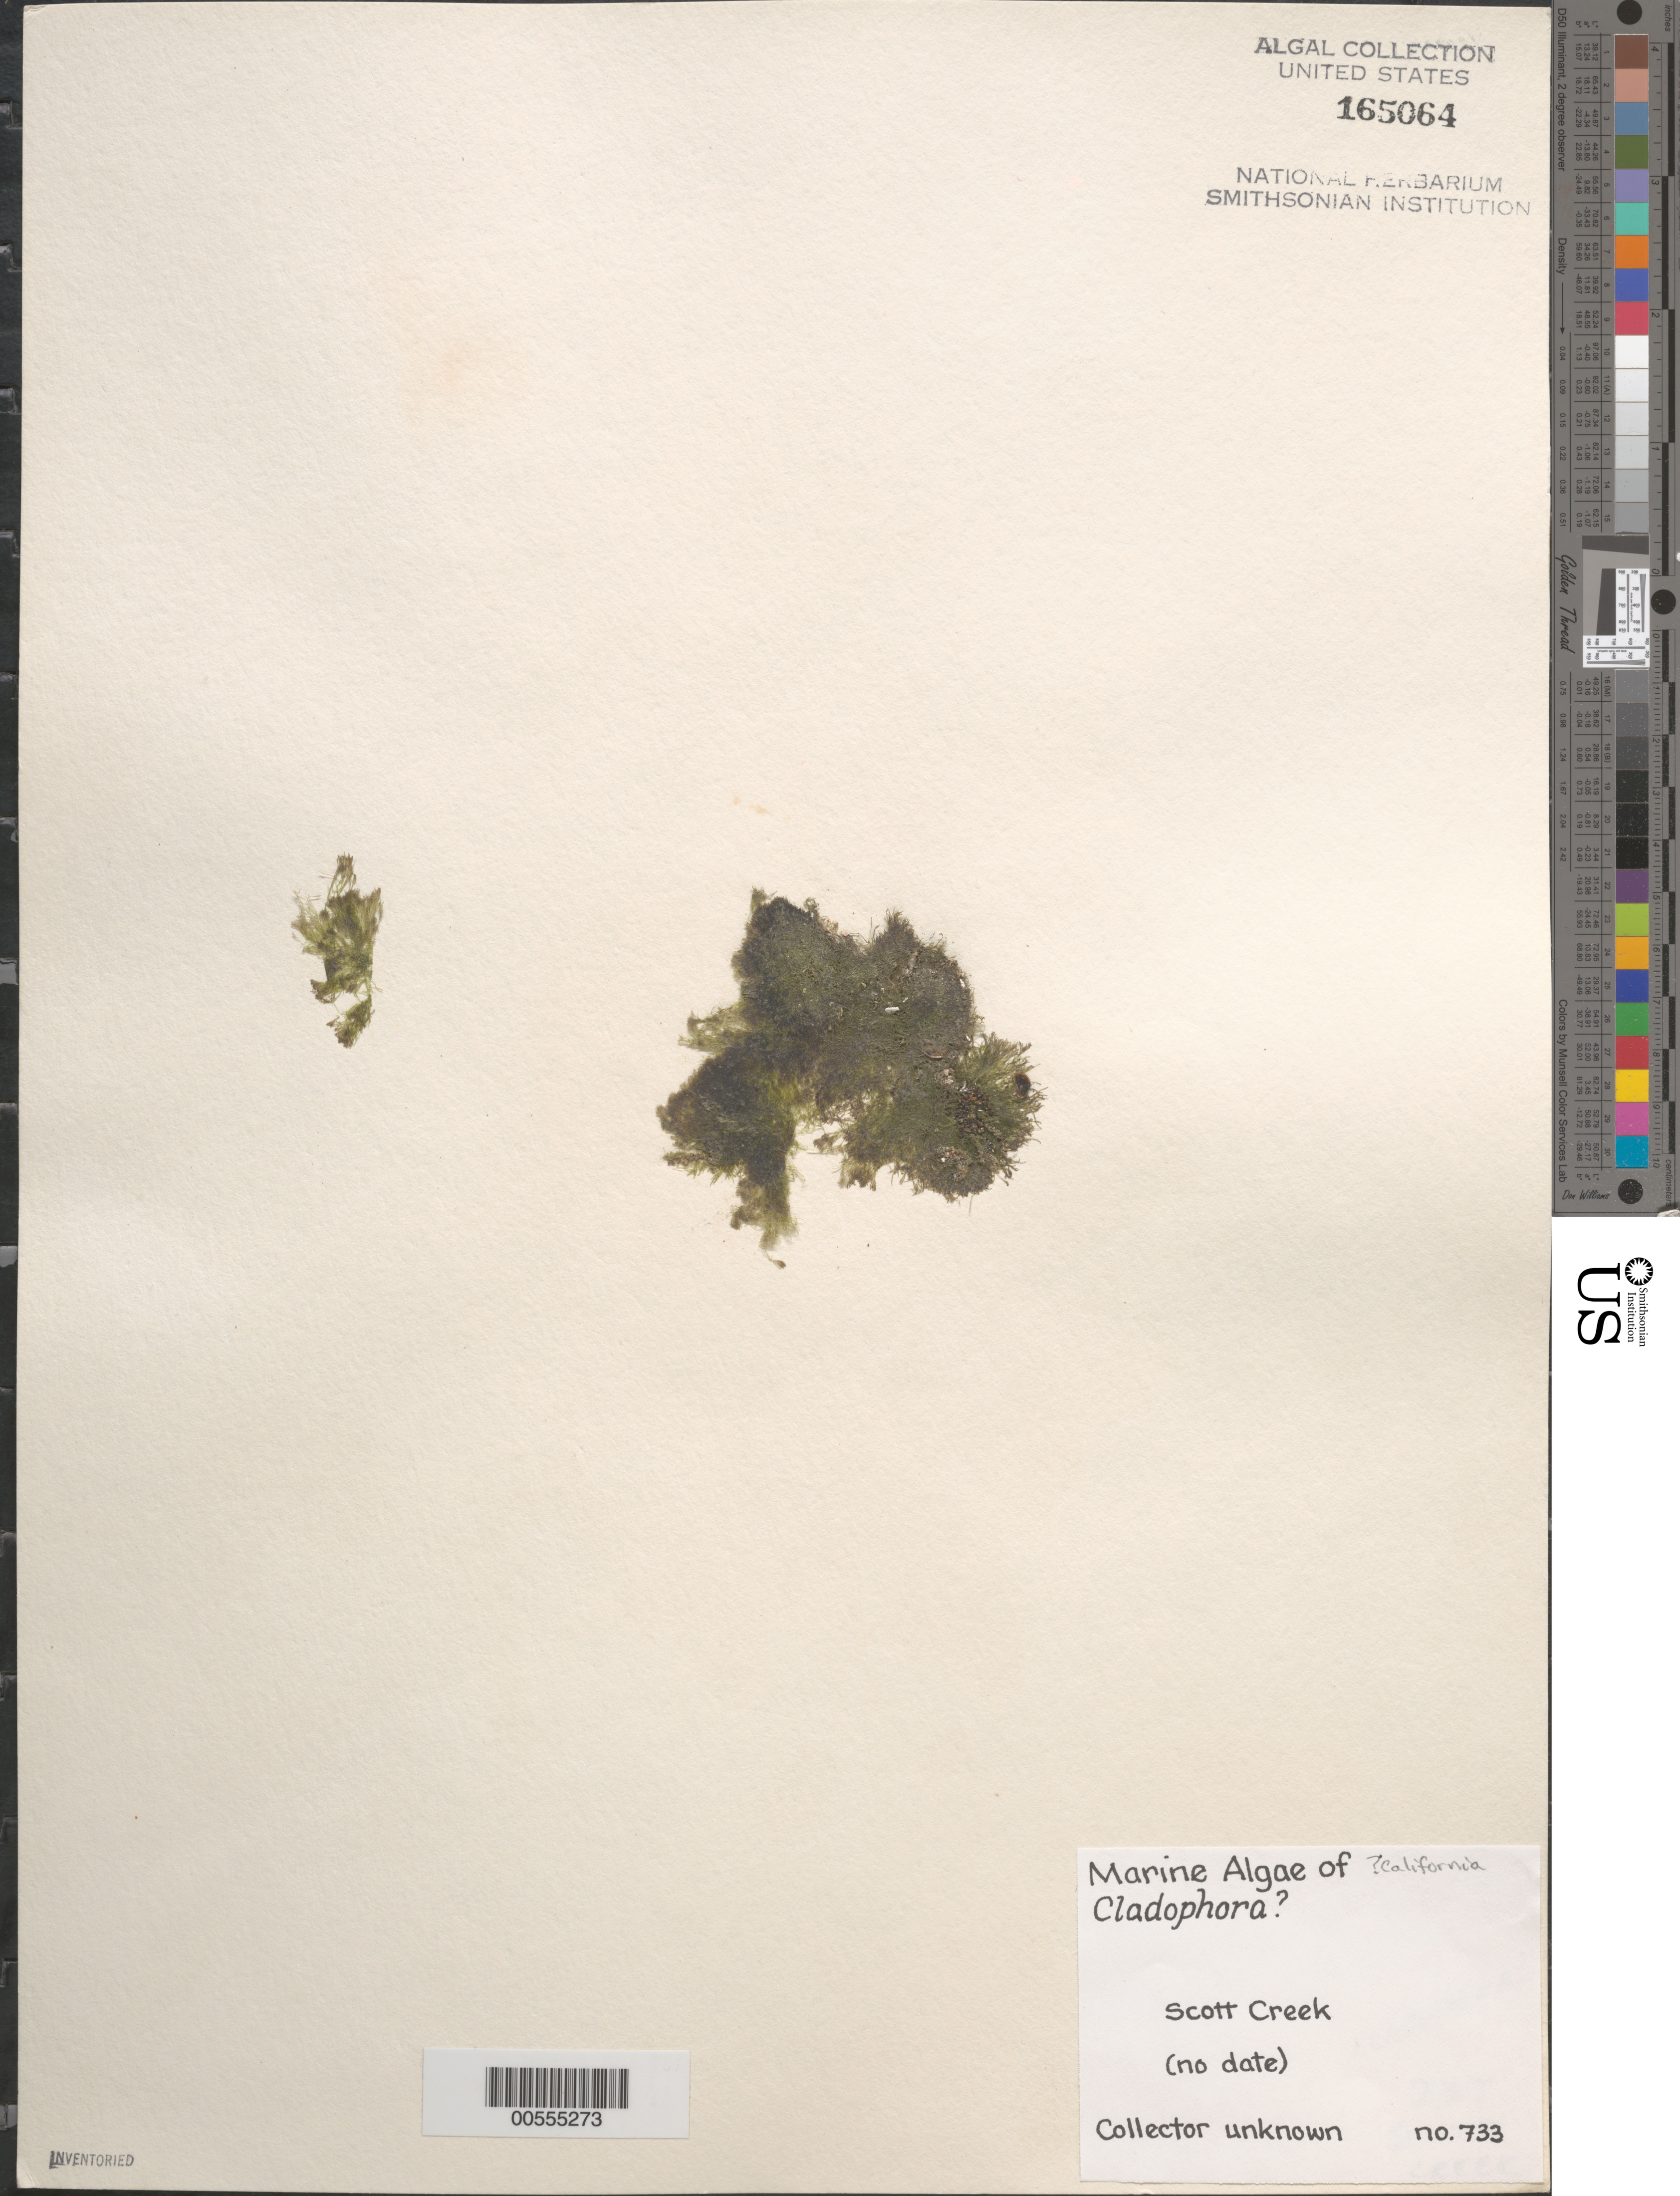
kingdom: Plantae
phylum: Chlorophyta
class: Ulvophyceae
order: Cladophorales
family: Cladophoraceae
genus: Cladophora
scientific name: Cladophora sp.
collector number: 733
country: United States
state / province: California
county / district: Santa Cruz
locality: Scott Creek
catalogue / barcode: US 165064